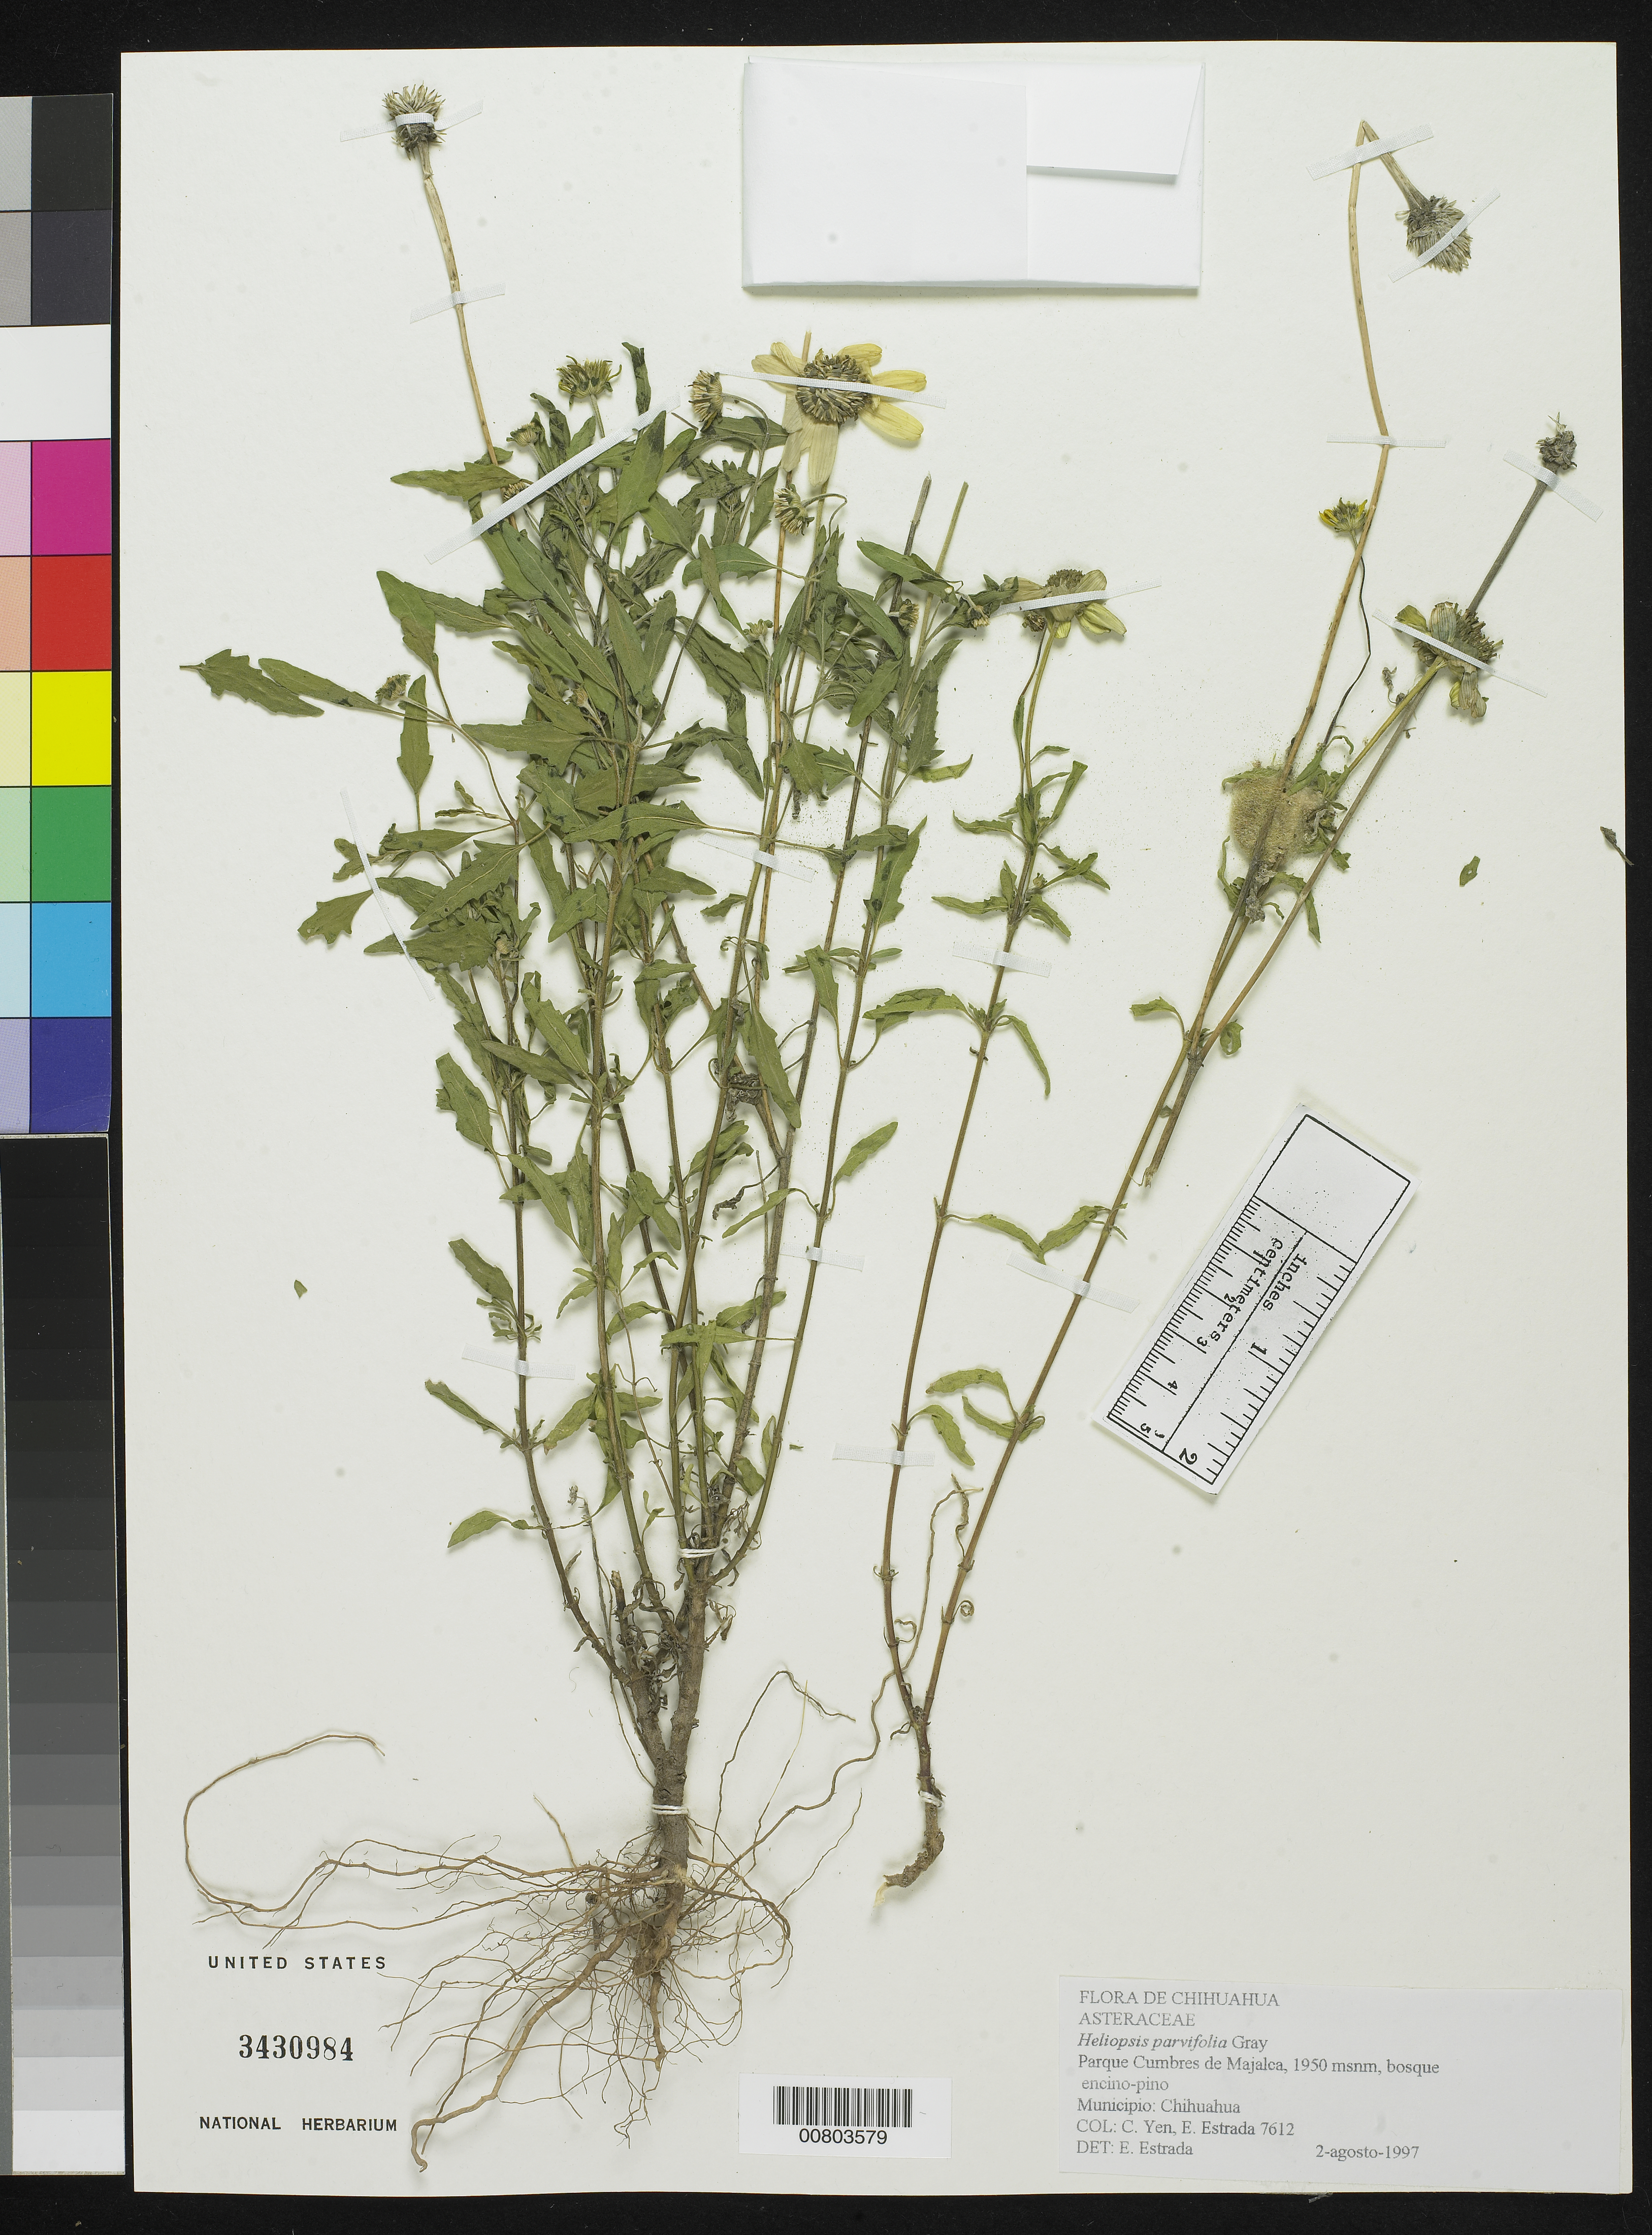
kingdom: Plantae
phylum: Tracheophyta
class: Magnoliopsida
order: Asterales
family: Asteraceae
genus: Heliopsis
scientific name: Heliopsis parvifolia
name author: A. Gray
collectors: Y. C. Yang & E. Estrada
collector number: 7612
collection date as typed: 02 Aug 1997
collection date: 1997-08-02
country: Mexico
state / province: Chihuahua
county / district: Chihuahua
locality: Parque Cumbres de Majalca, Municipio Chihuahua, Chihuahua.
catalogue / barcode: US 3430984